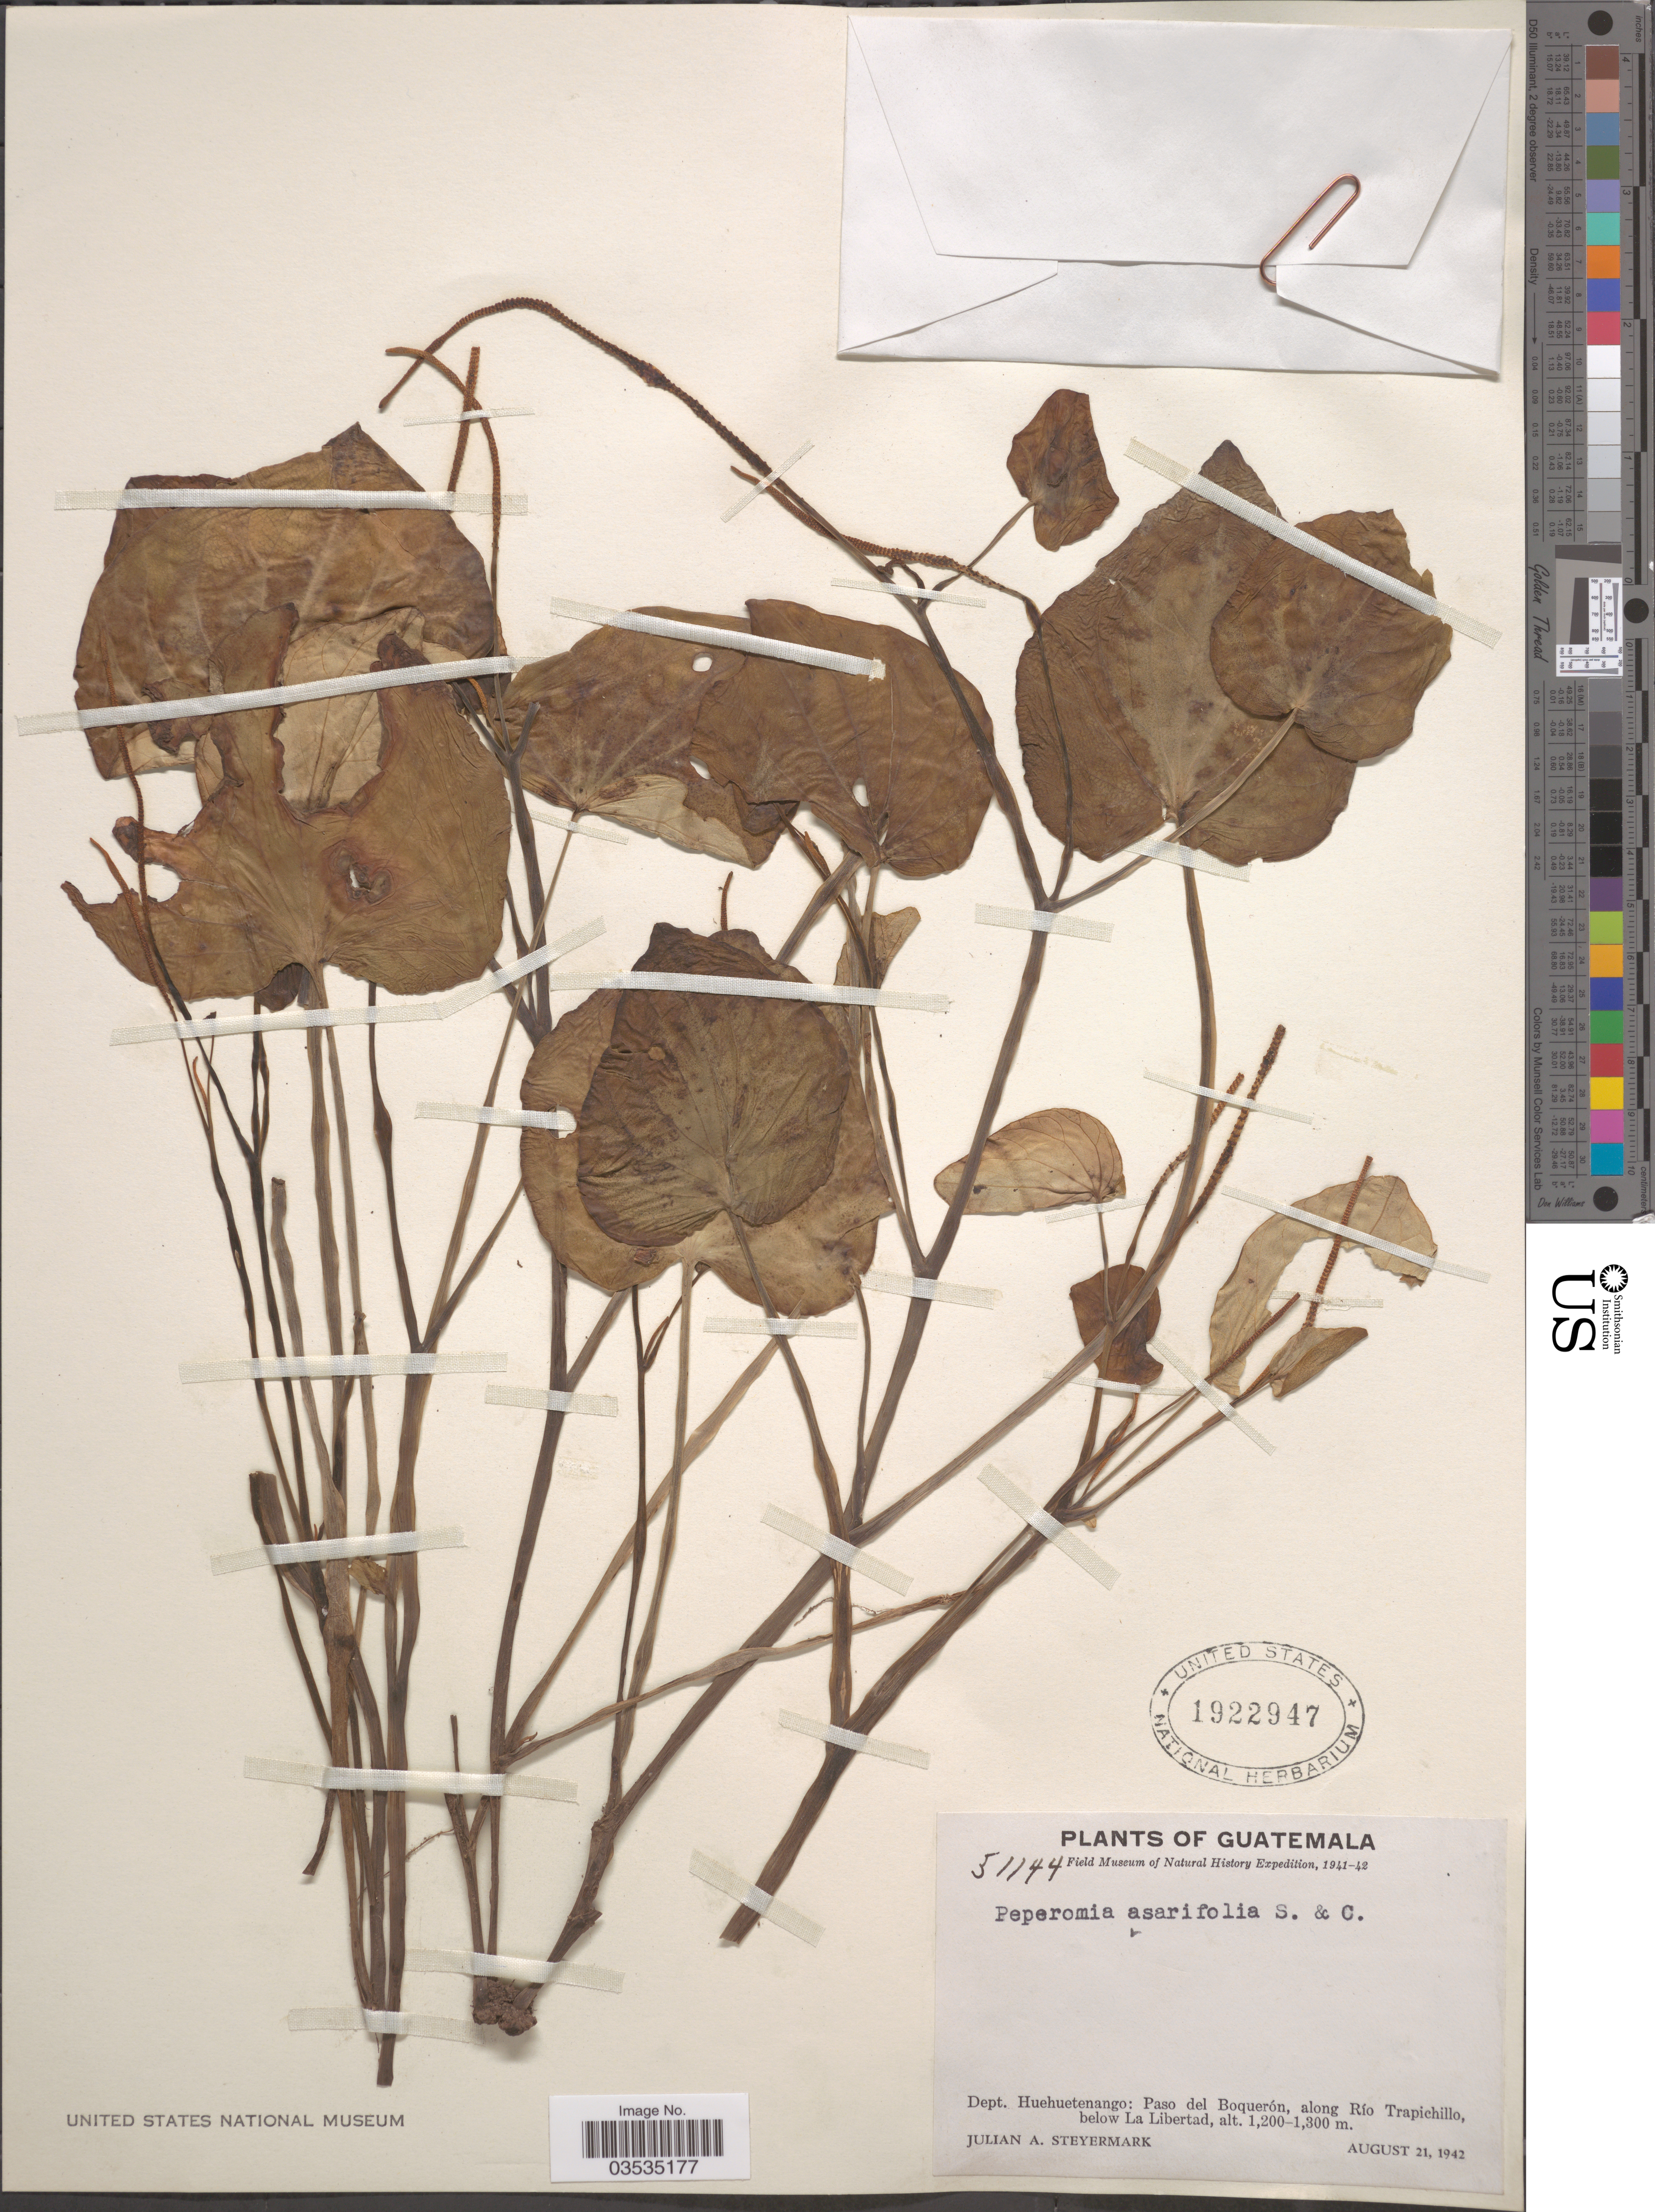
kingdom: Plantae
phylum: Tracheophyta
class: Magnoliopsida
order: Piperales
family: Piperaceae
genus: Peperomia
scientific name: Peperomia asarifolia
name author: Schltdl. & Cham.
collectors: J. Steyermark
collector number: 51144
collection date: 1942-08-21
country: Guatemala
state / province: Huehuetenango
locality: Dept. Huehuetenango: Paso del Boquerón, along Río Trapichillo, below La Libertad.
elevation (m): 1200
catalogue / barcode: US 1922947